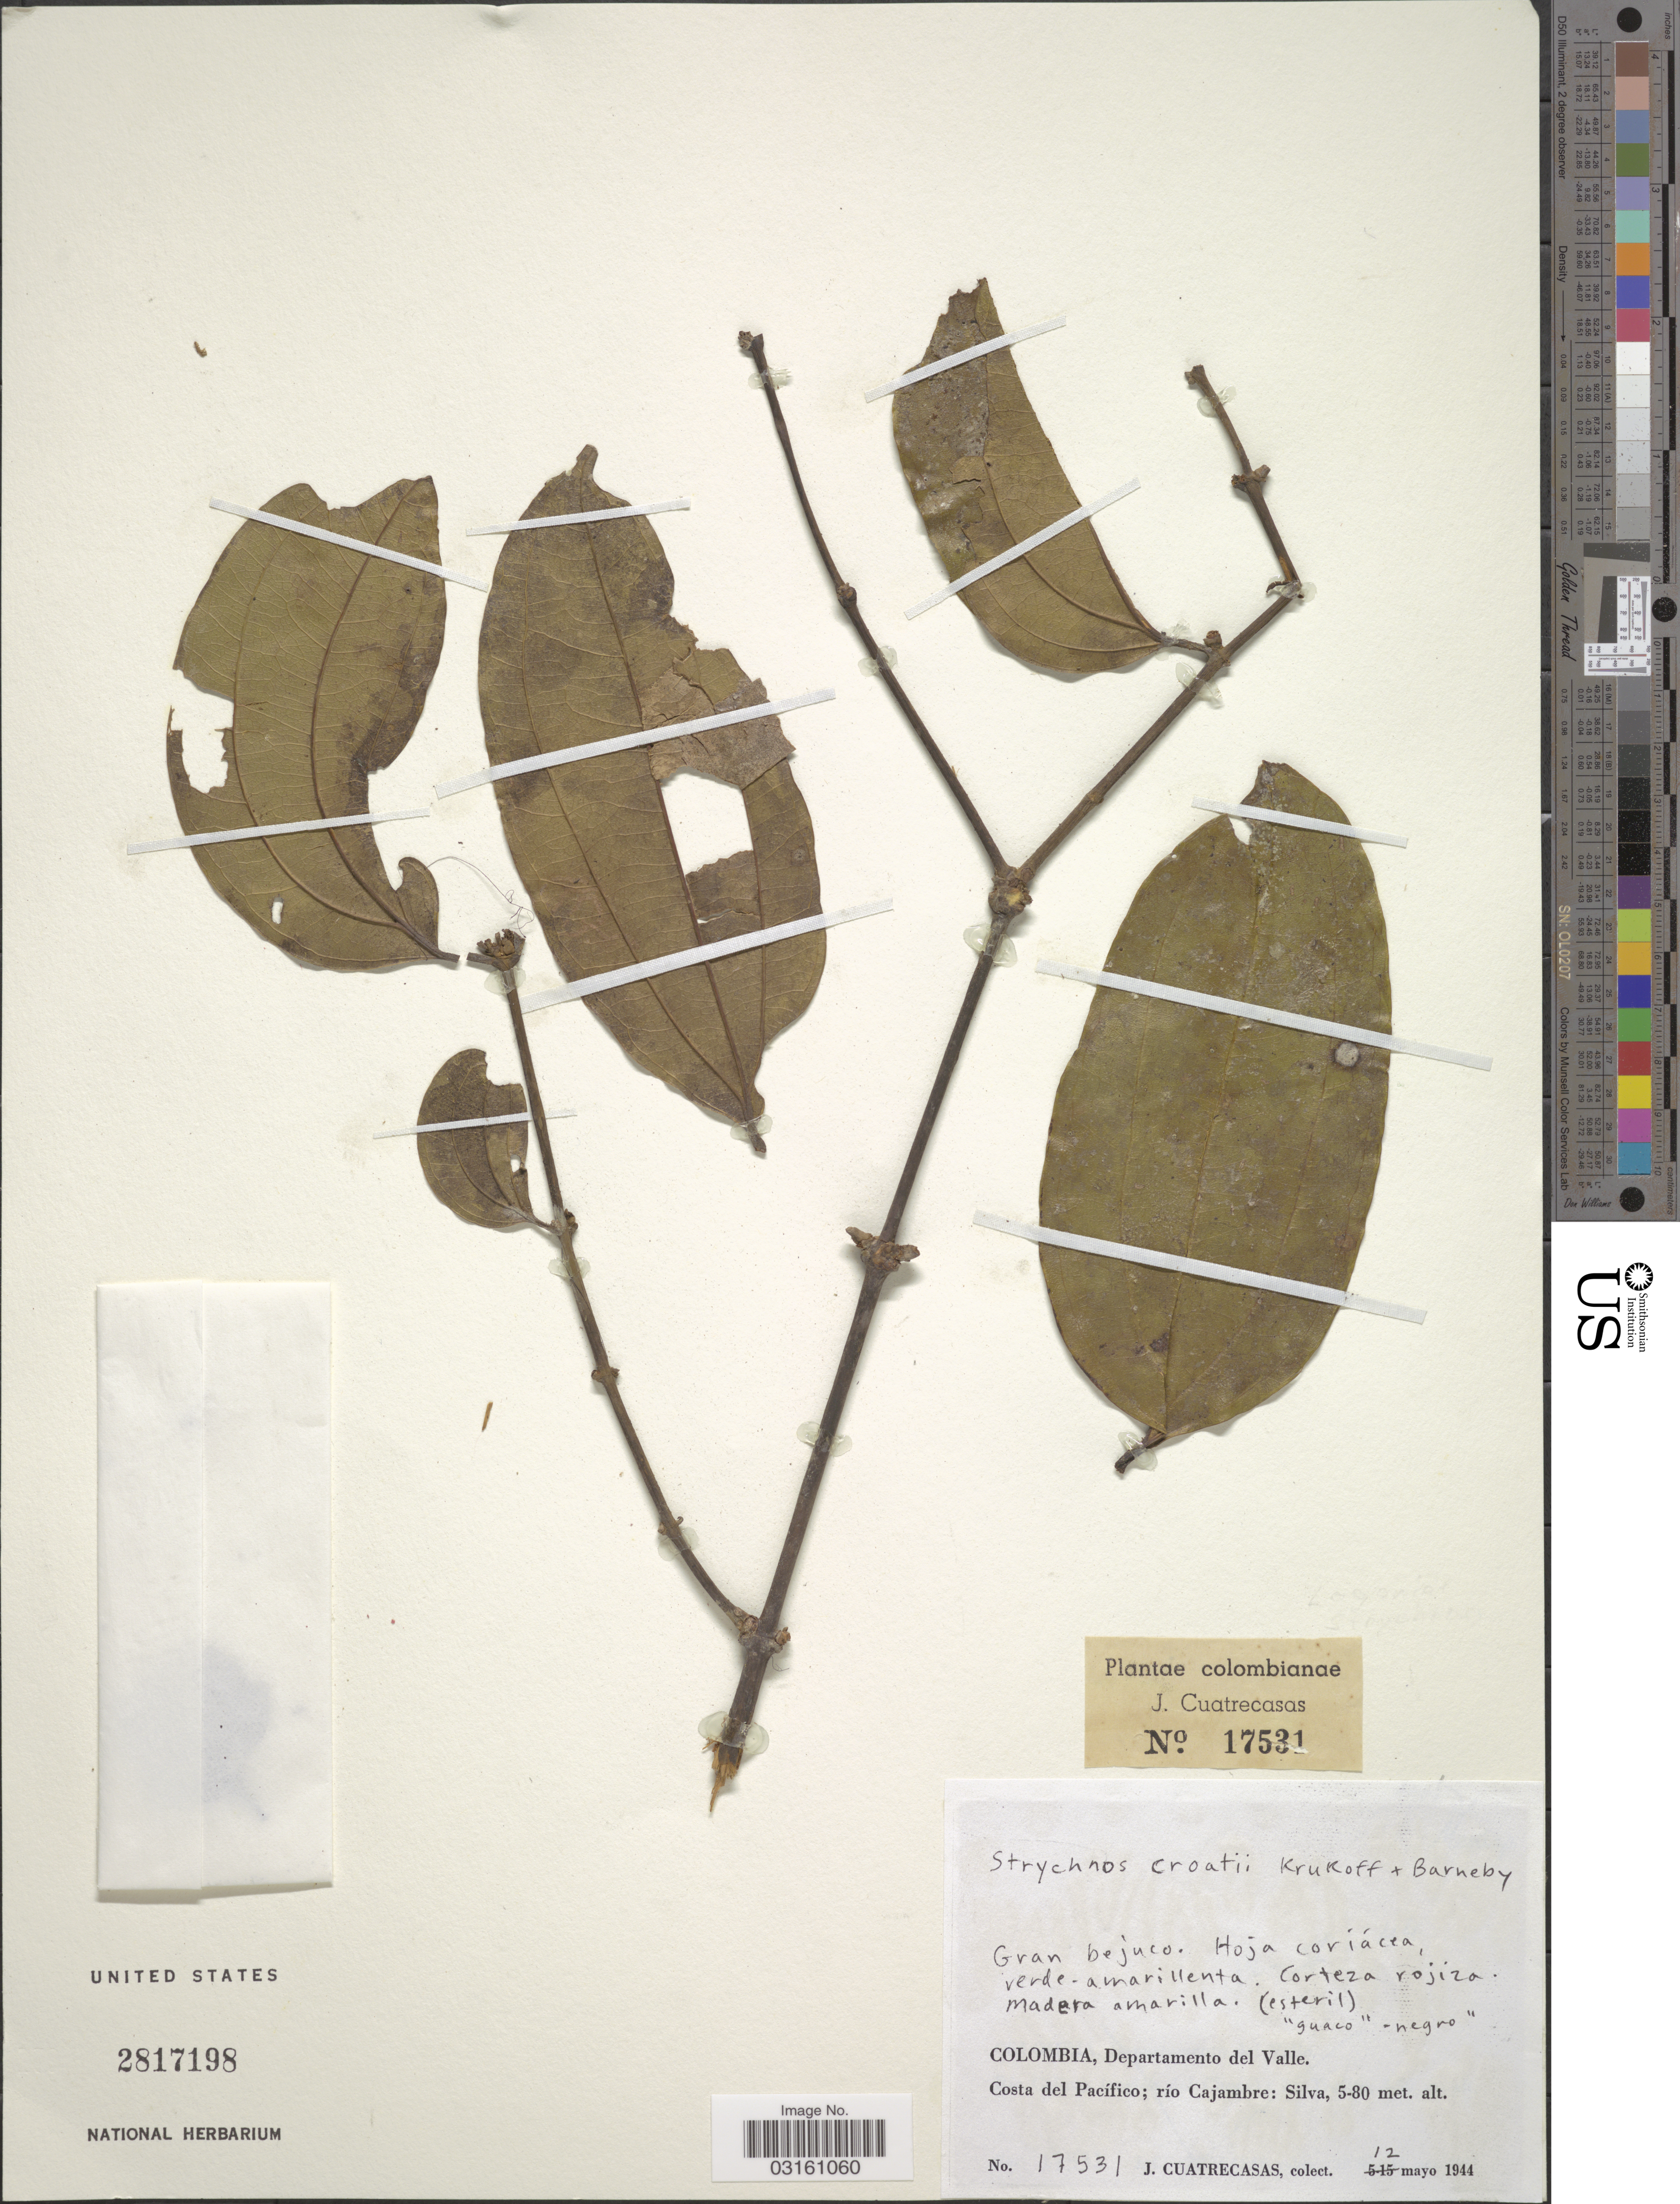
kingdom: Plantae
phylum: Tracheophyta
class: Magnoliopsida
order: Gentianales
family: Loganiaceae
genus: Strychnos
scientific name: Strychnos croatii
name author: Krukoff & Barneby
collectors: J. Cuatrecasas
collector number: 17531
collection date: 1944-05-12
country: Colombia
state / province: Valle del Cauca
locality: Departamento del Valle. Costa del Pacífico; río Cajambre.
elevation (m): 5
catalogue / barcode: US 2817198